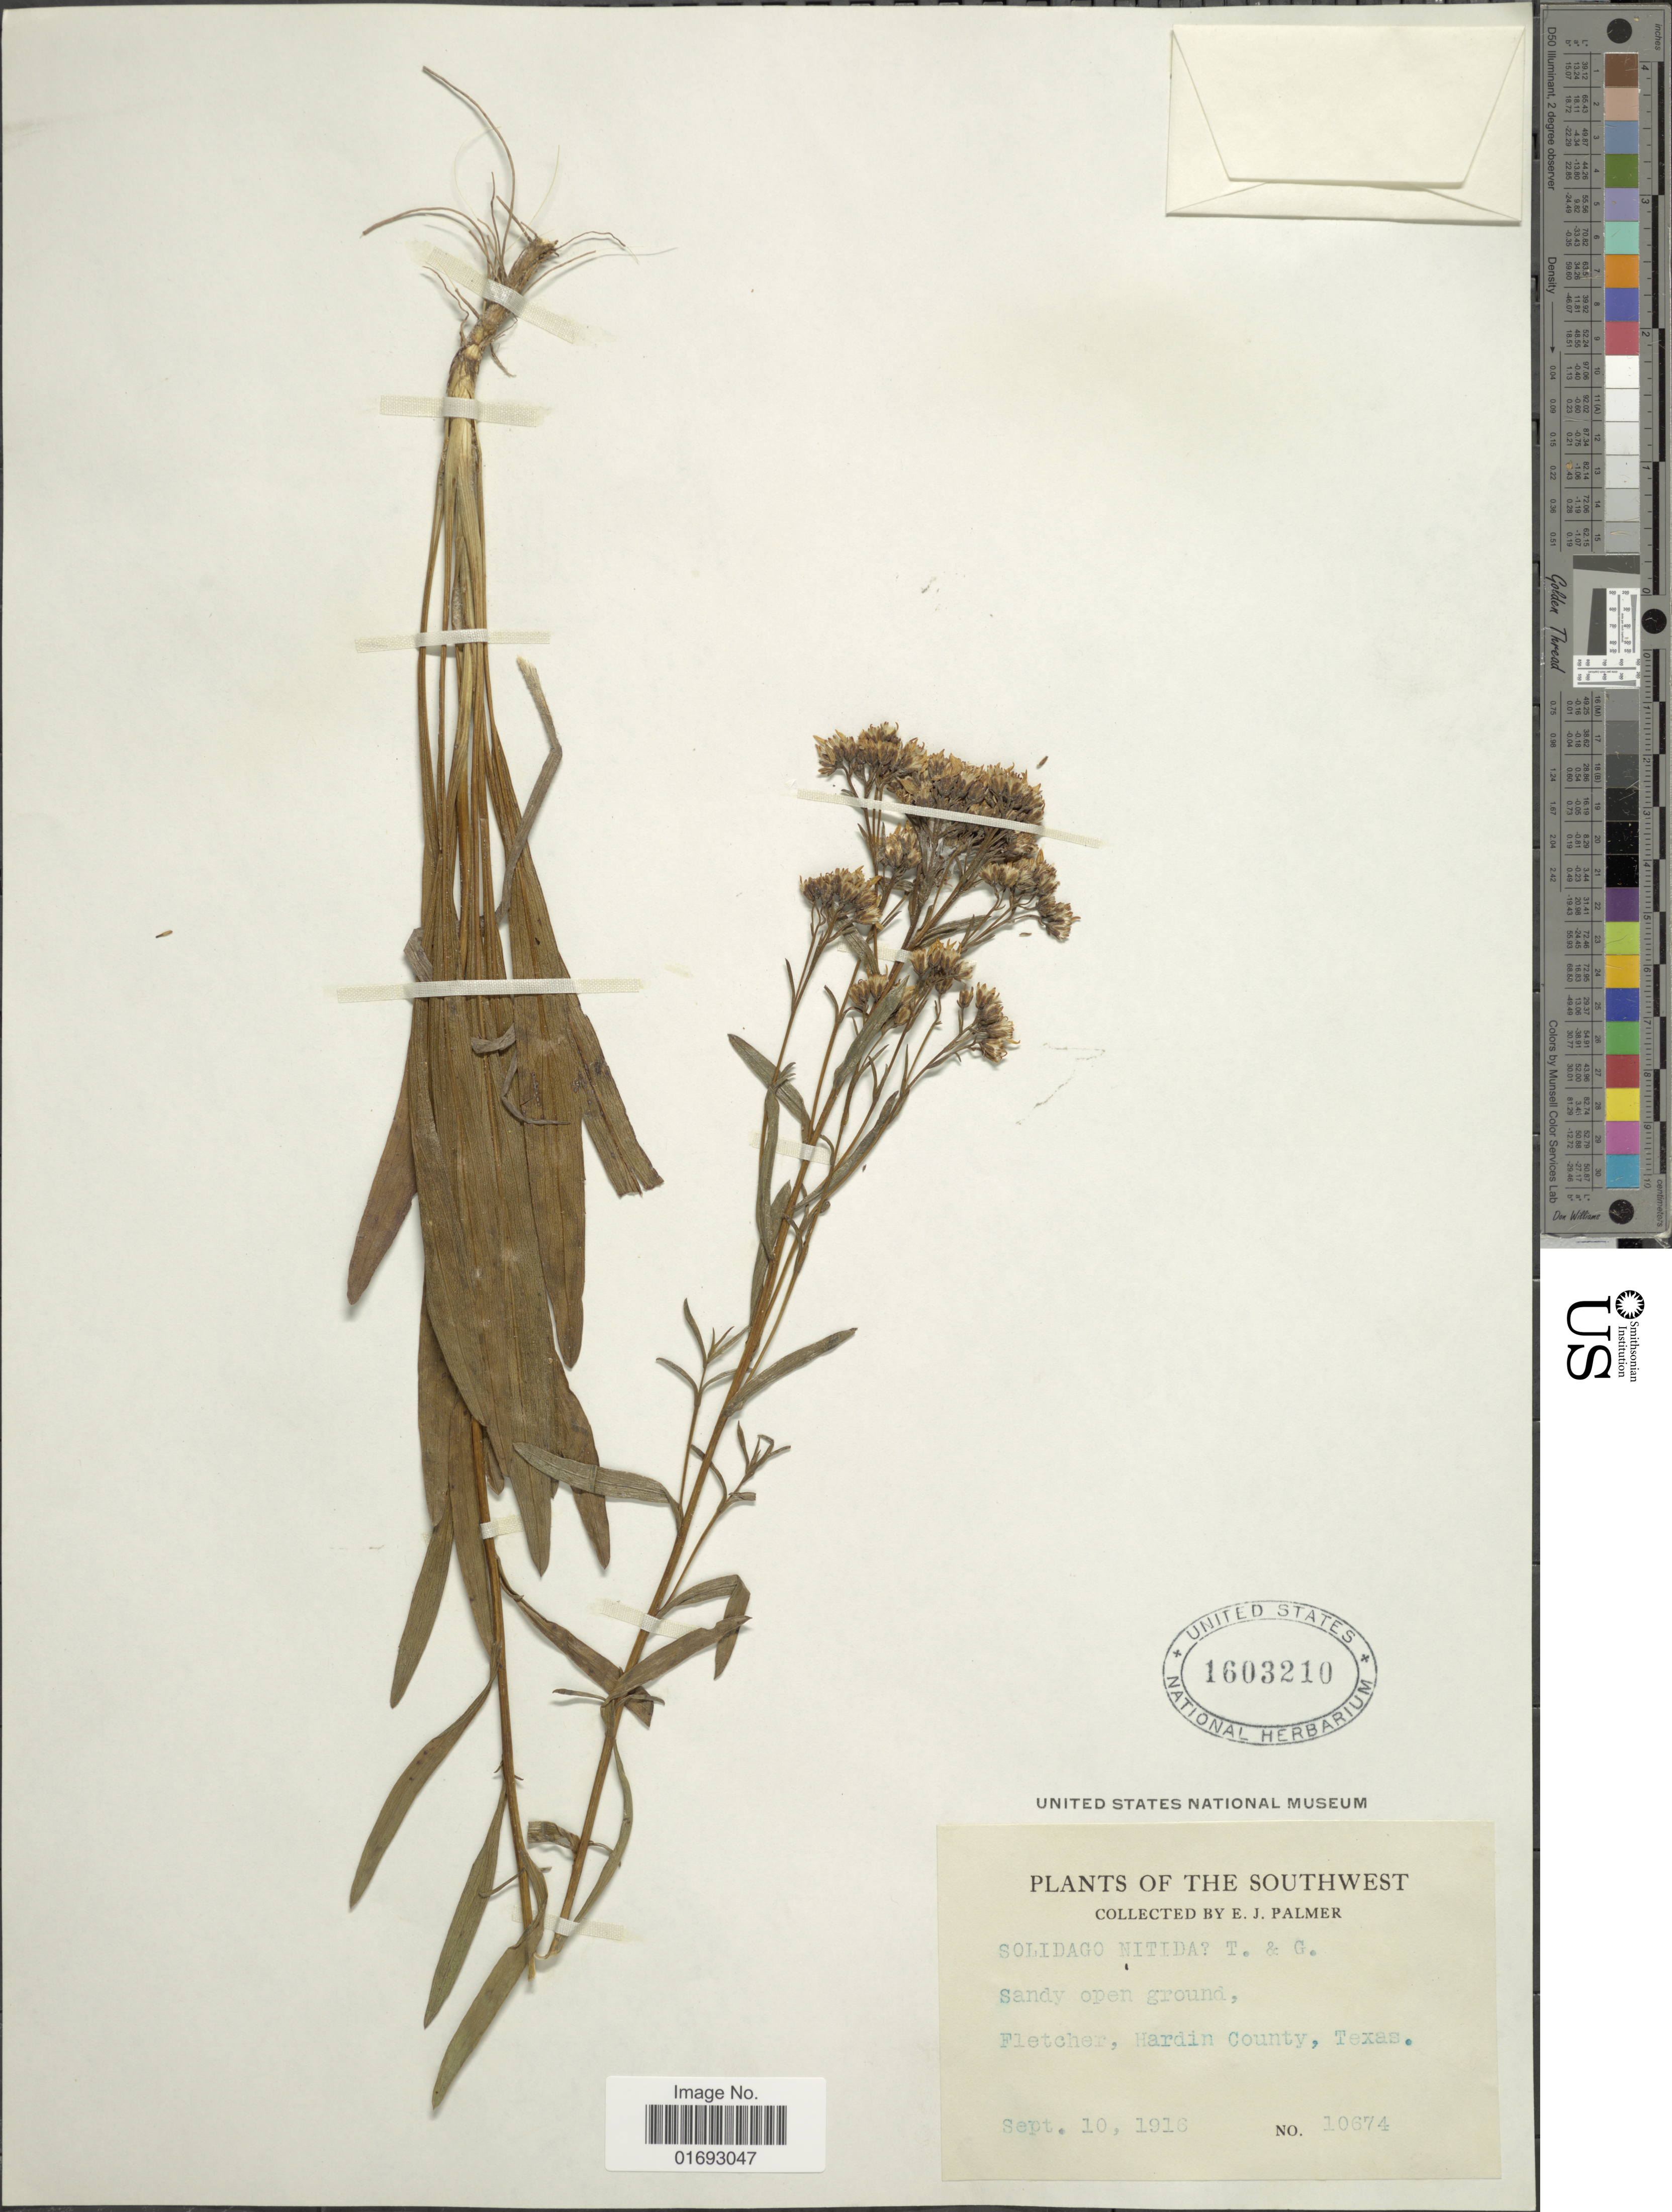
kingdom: Plantae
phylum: Tracheophyta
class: Magnoliopsida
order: Asterales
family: Asteraceae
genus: Oligoneuron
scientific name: Oligoneuron nitidum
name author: (Torr. & A. Gray) Small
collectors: E. J. Palmer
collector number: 10674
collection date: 1916-09-10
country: United States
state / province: Texas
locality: Southwest, sandy open ground, Fletcher, Hardin County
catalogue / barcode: US 1603210